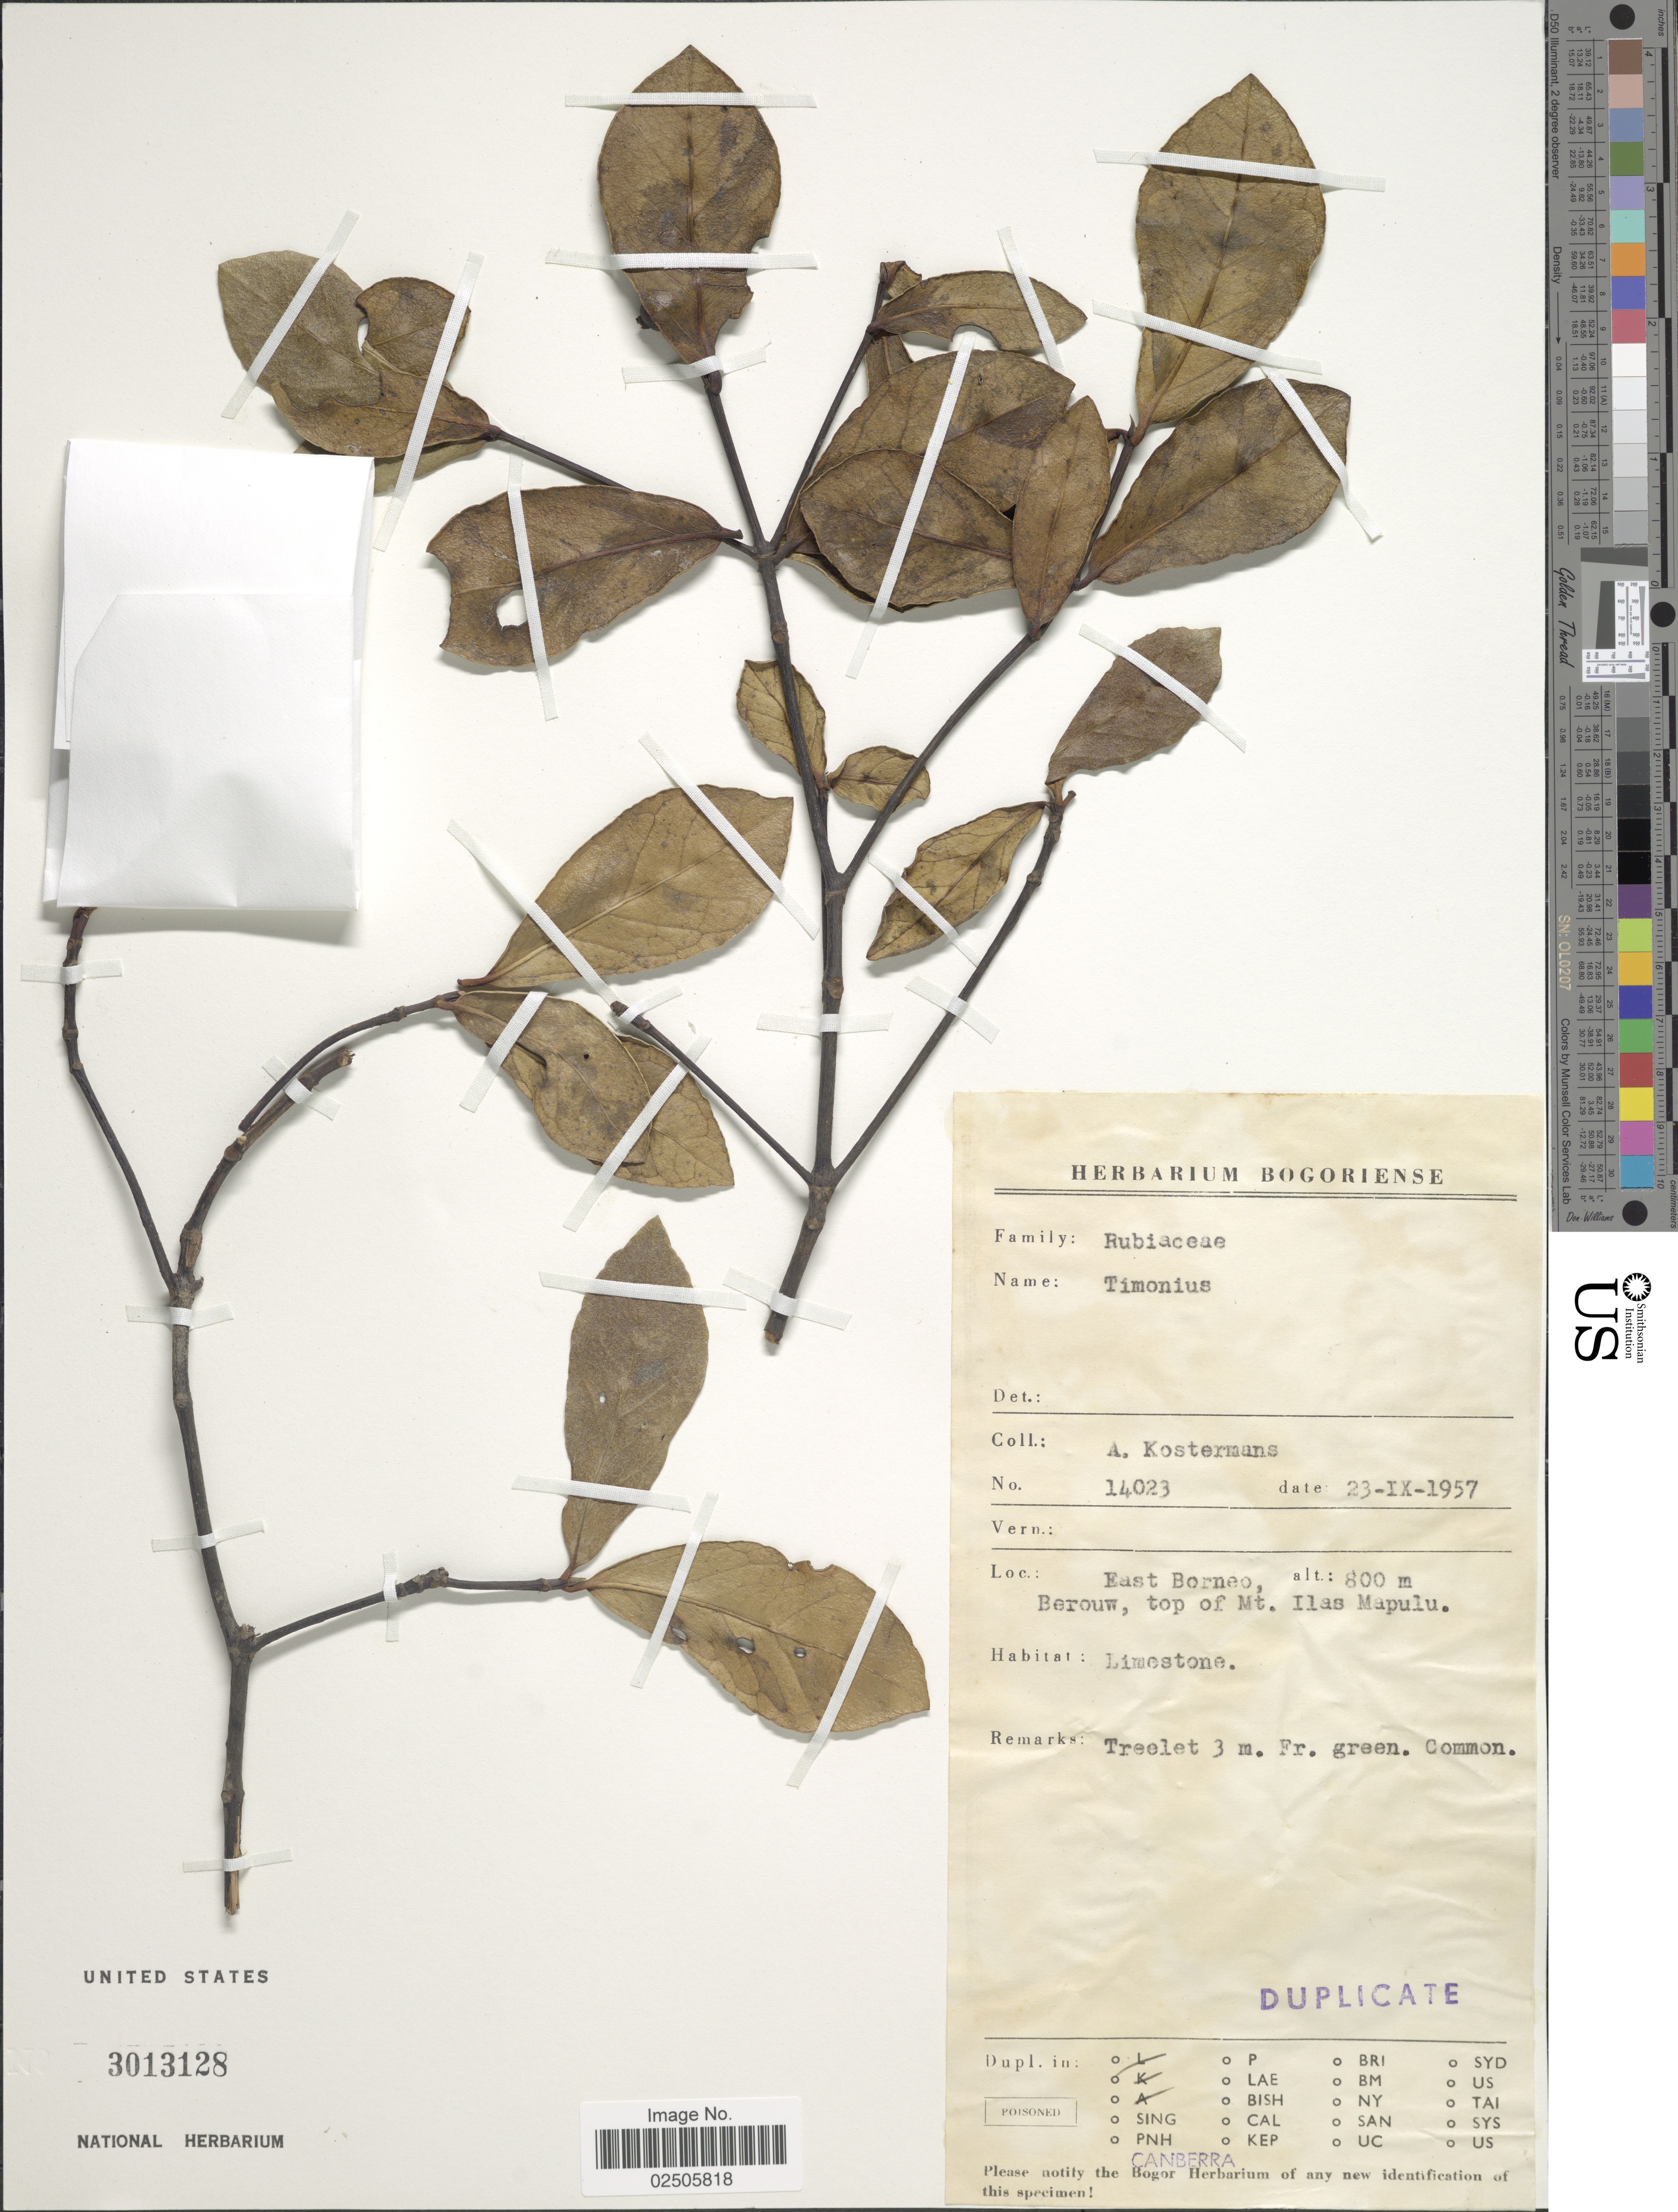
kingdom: Plantae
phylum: Tracheophyta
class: Magnoliopsida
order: Gentianales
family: Rubiaceae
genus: Timonius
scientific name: Timonius sp.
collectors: A. J. G. Kostermans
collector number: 14023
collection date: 1957-09-23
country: Indonesia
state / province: Kalimantan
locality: East Borneo, Berouw, top of Mt. Ilas Mapulu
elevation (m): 800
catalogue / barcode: US 3013128